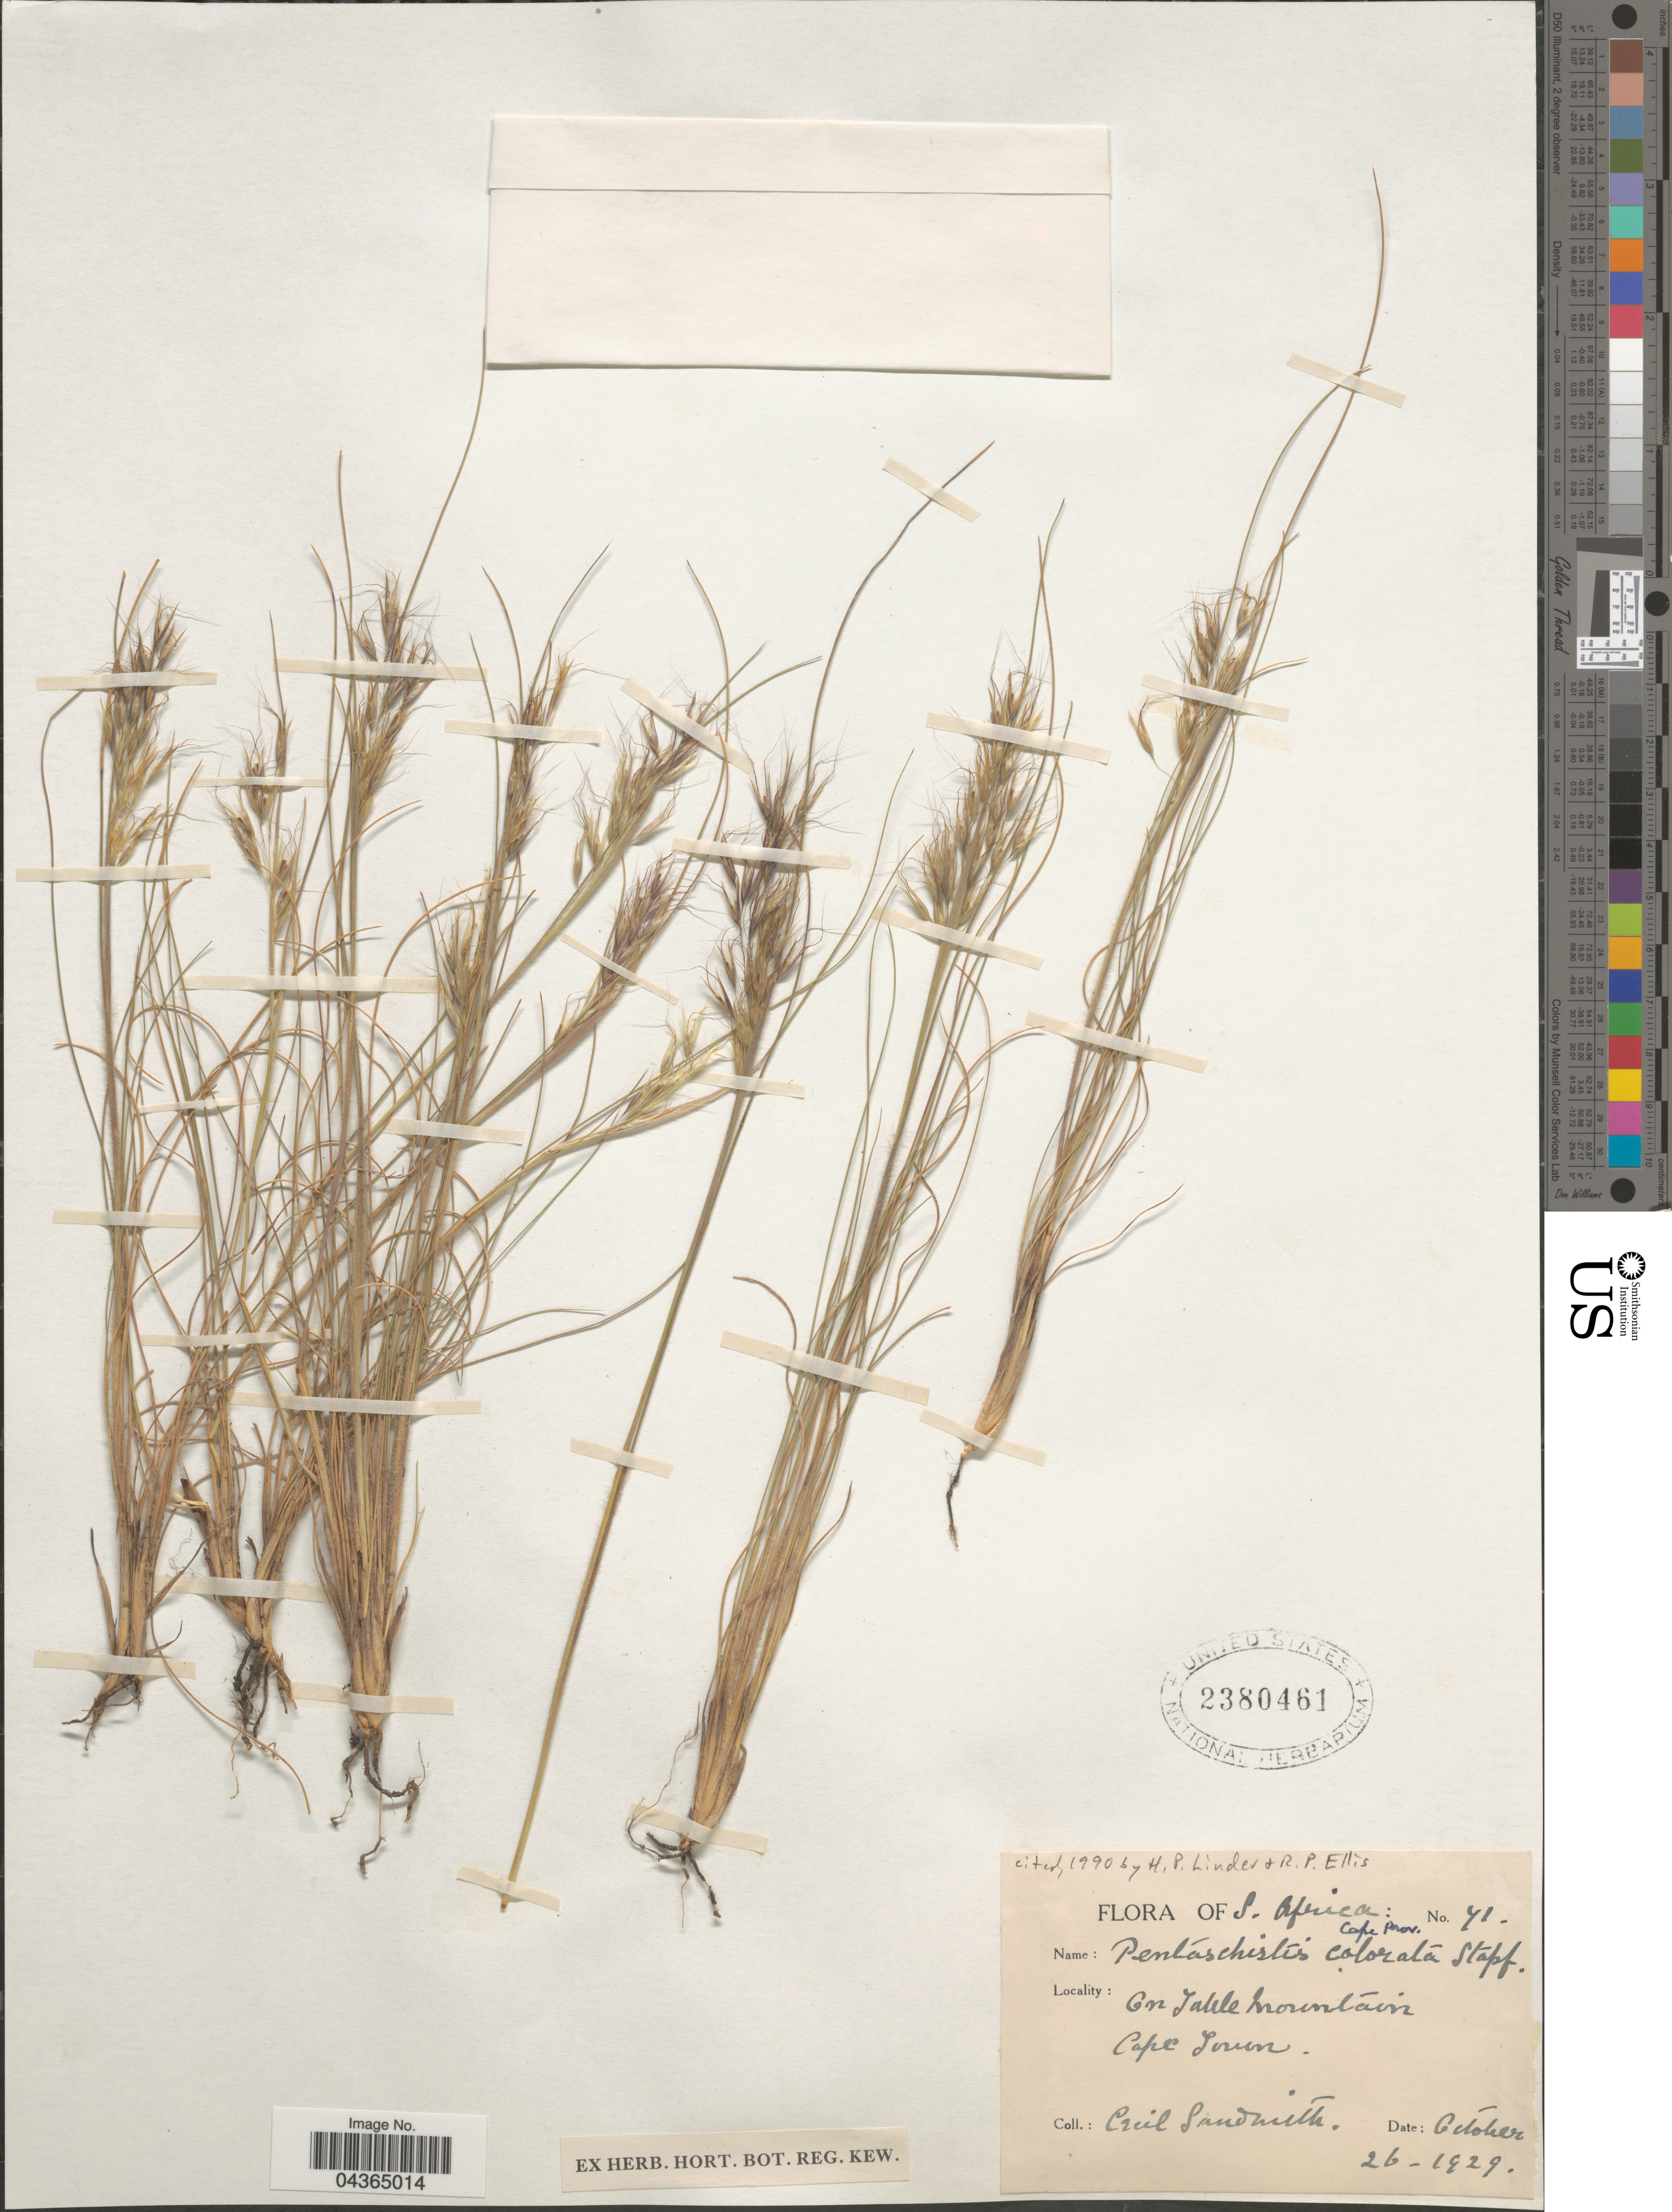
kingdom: Plantae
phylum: Tracheophyta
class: Liliopsida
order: Poales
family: Poaceae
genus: Pentameris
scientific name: Pentameris colorata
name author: (Steud.) Galley & H.P. Linder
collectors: C. I. Sandwith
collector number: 71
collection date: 1929-10-26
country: South Africa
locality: On Table Mountain. Cape Town.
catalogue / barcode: US 2380461